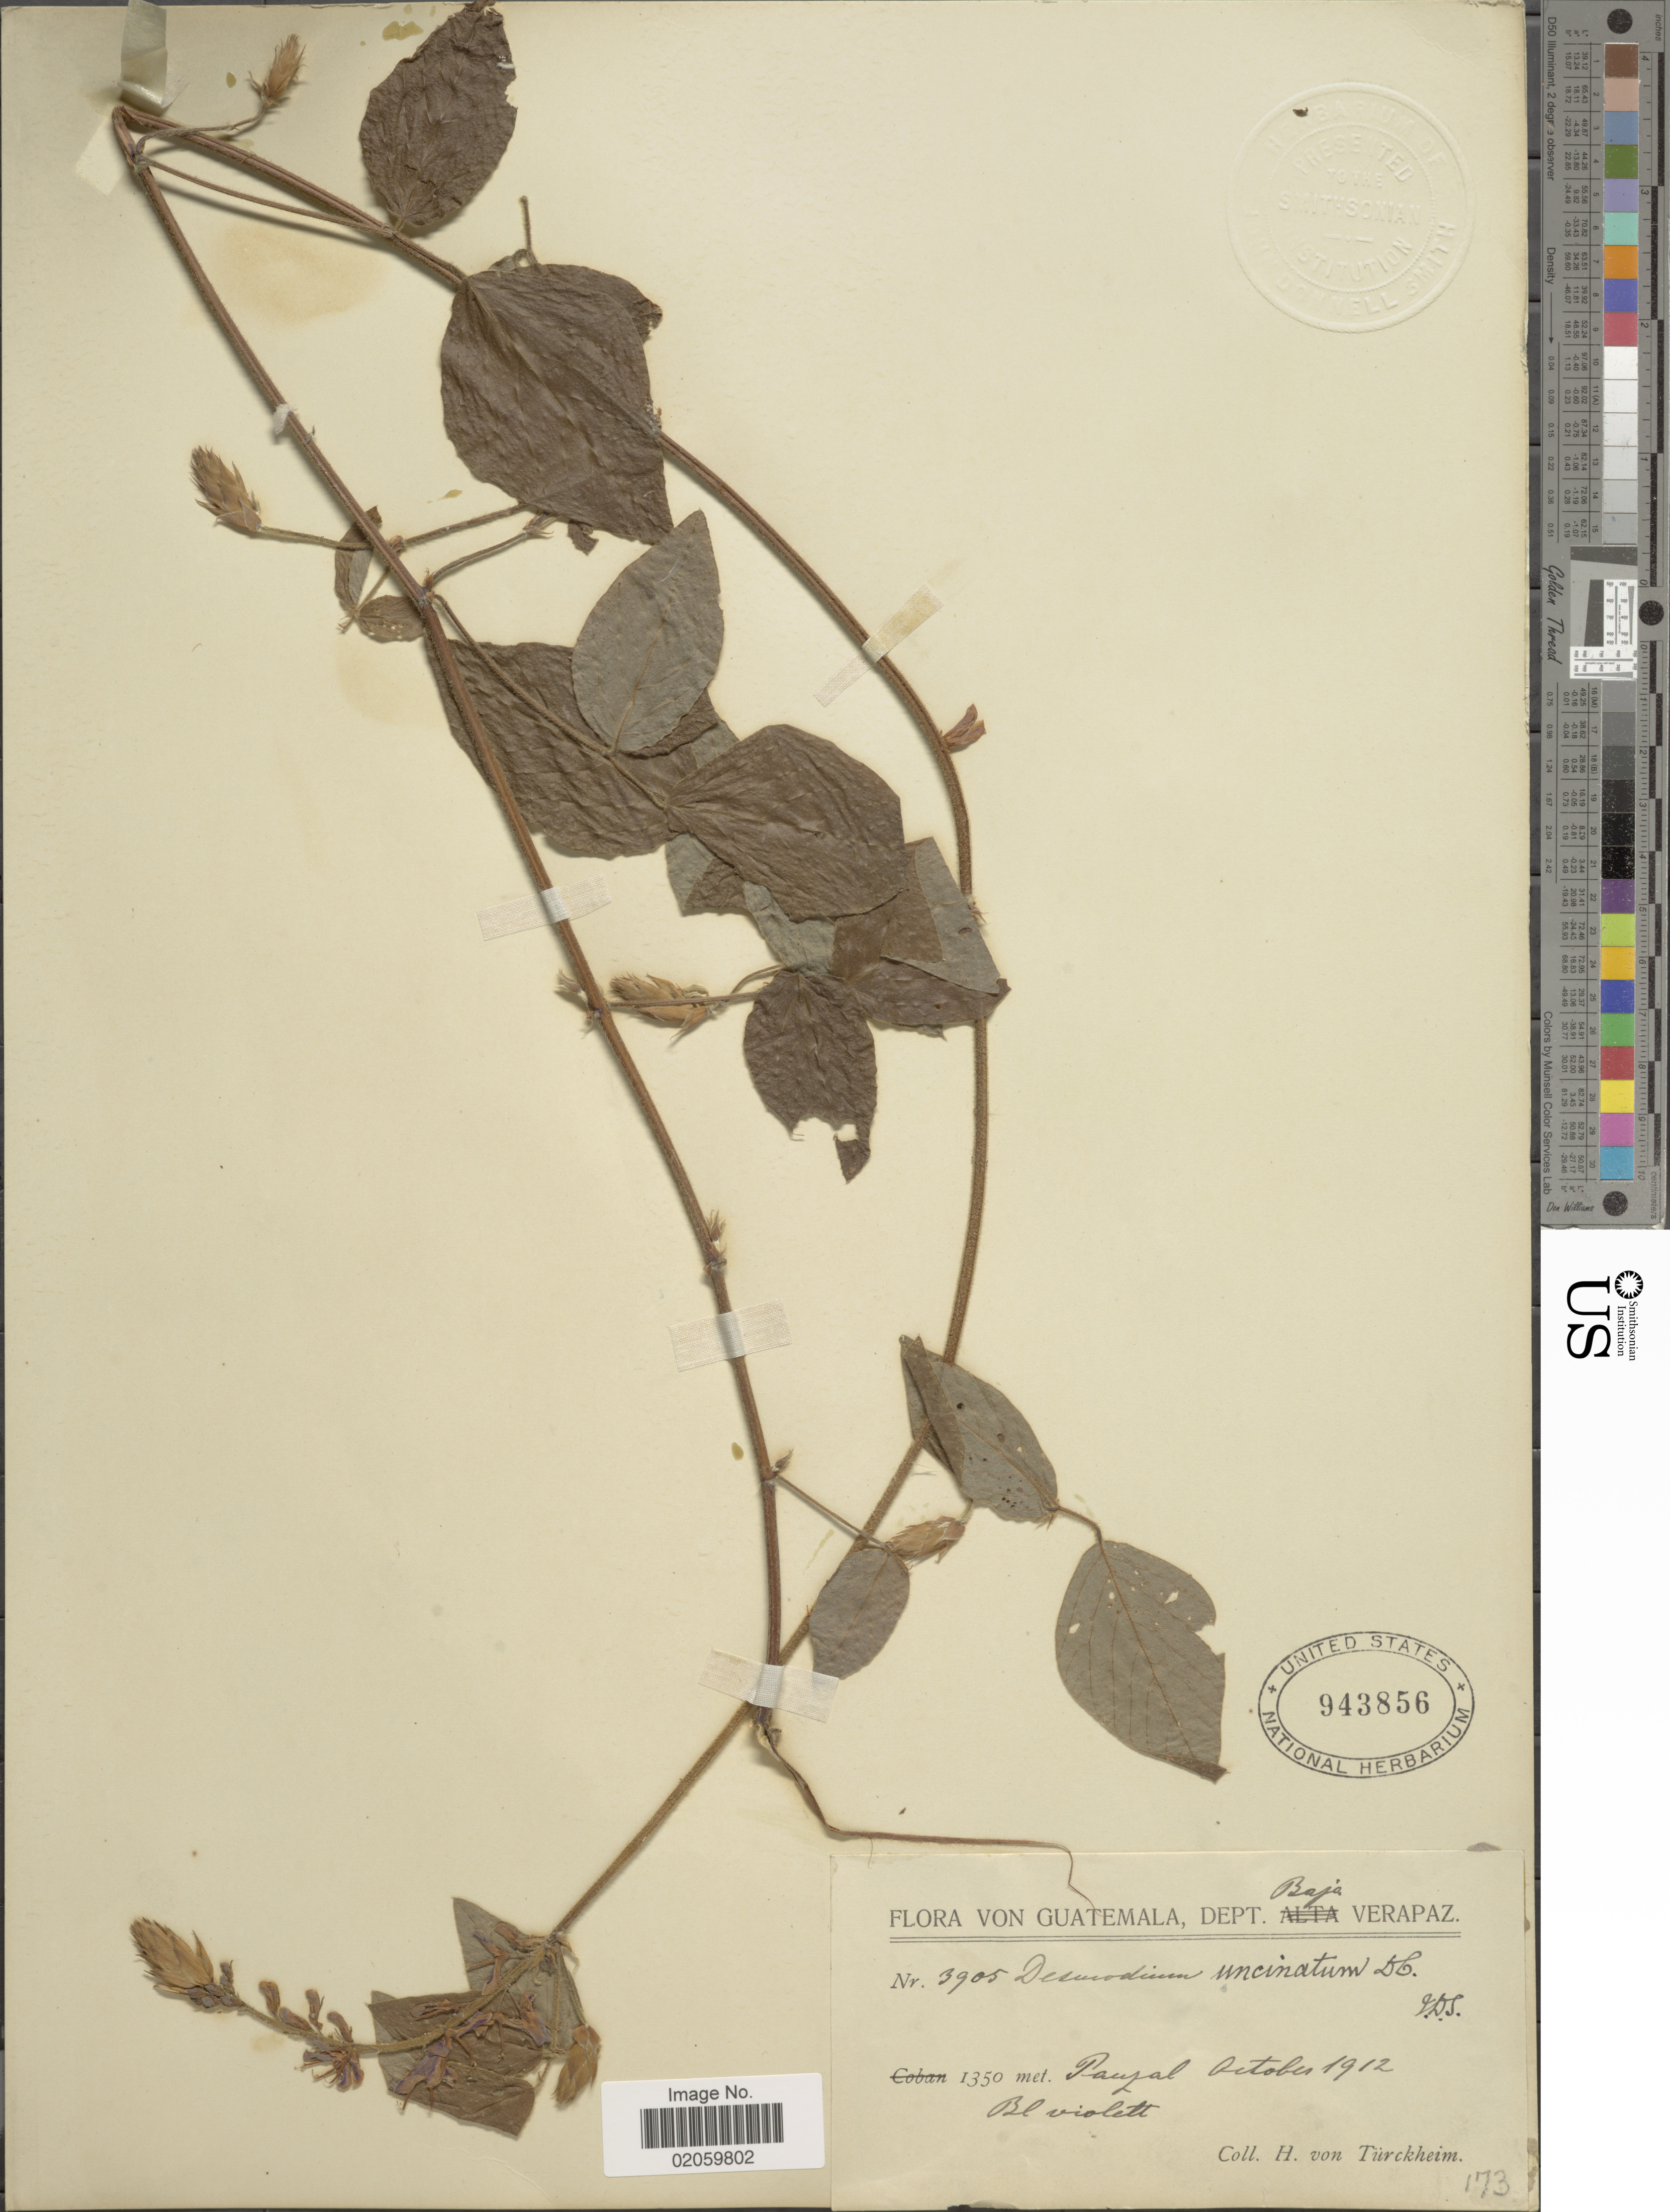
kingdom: Plantae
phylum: Tracheophyta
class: Magnoliopsida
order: Fabales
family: Fabaceae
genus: Desmodium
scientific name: Desmodium intortum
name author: (Mill.) Urb.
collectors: H. von Türckheim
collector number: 3905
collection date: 1912-10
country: Guatemala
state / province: Baja Verapaz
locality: Panzal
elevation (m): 1350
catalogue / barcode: US 943856